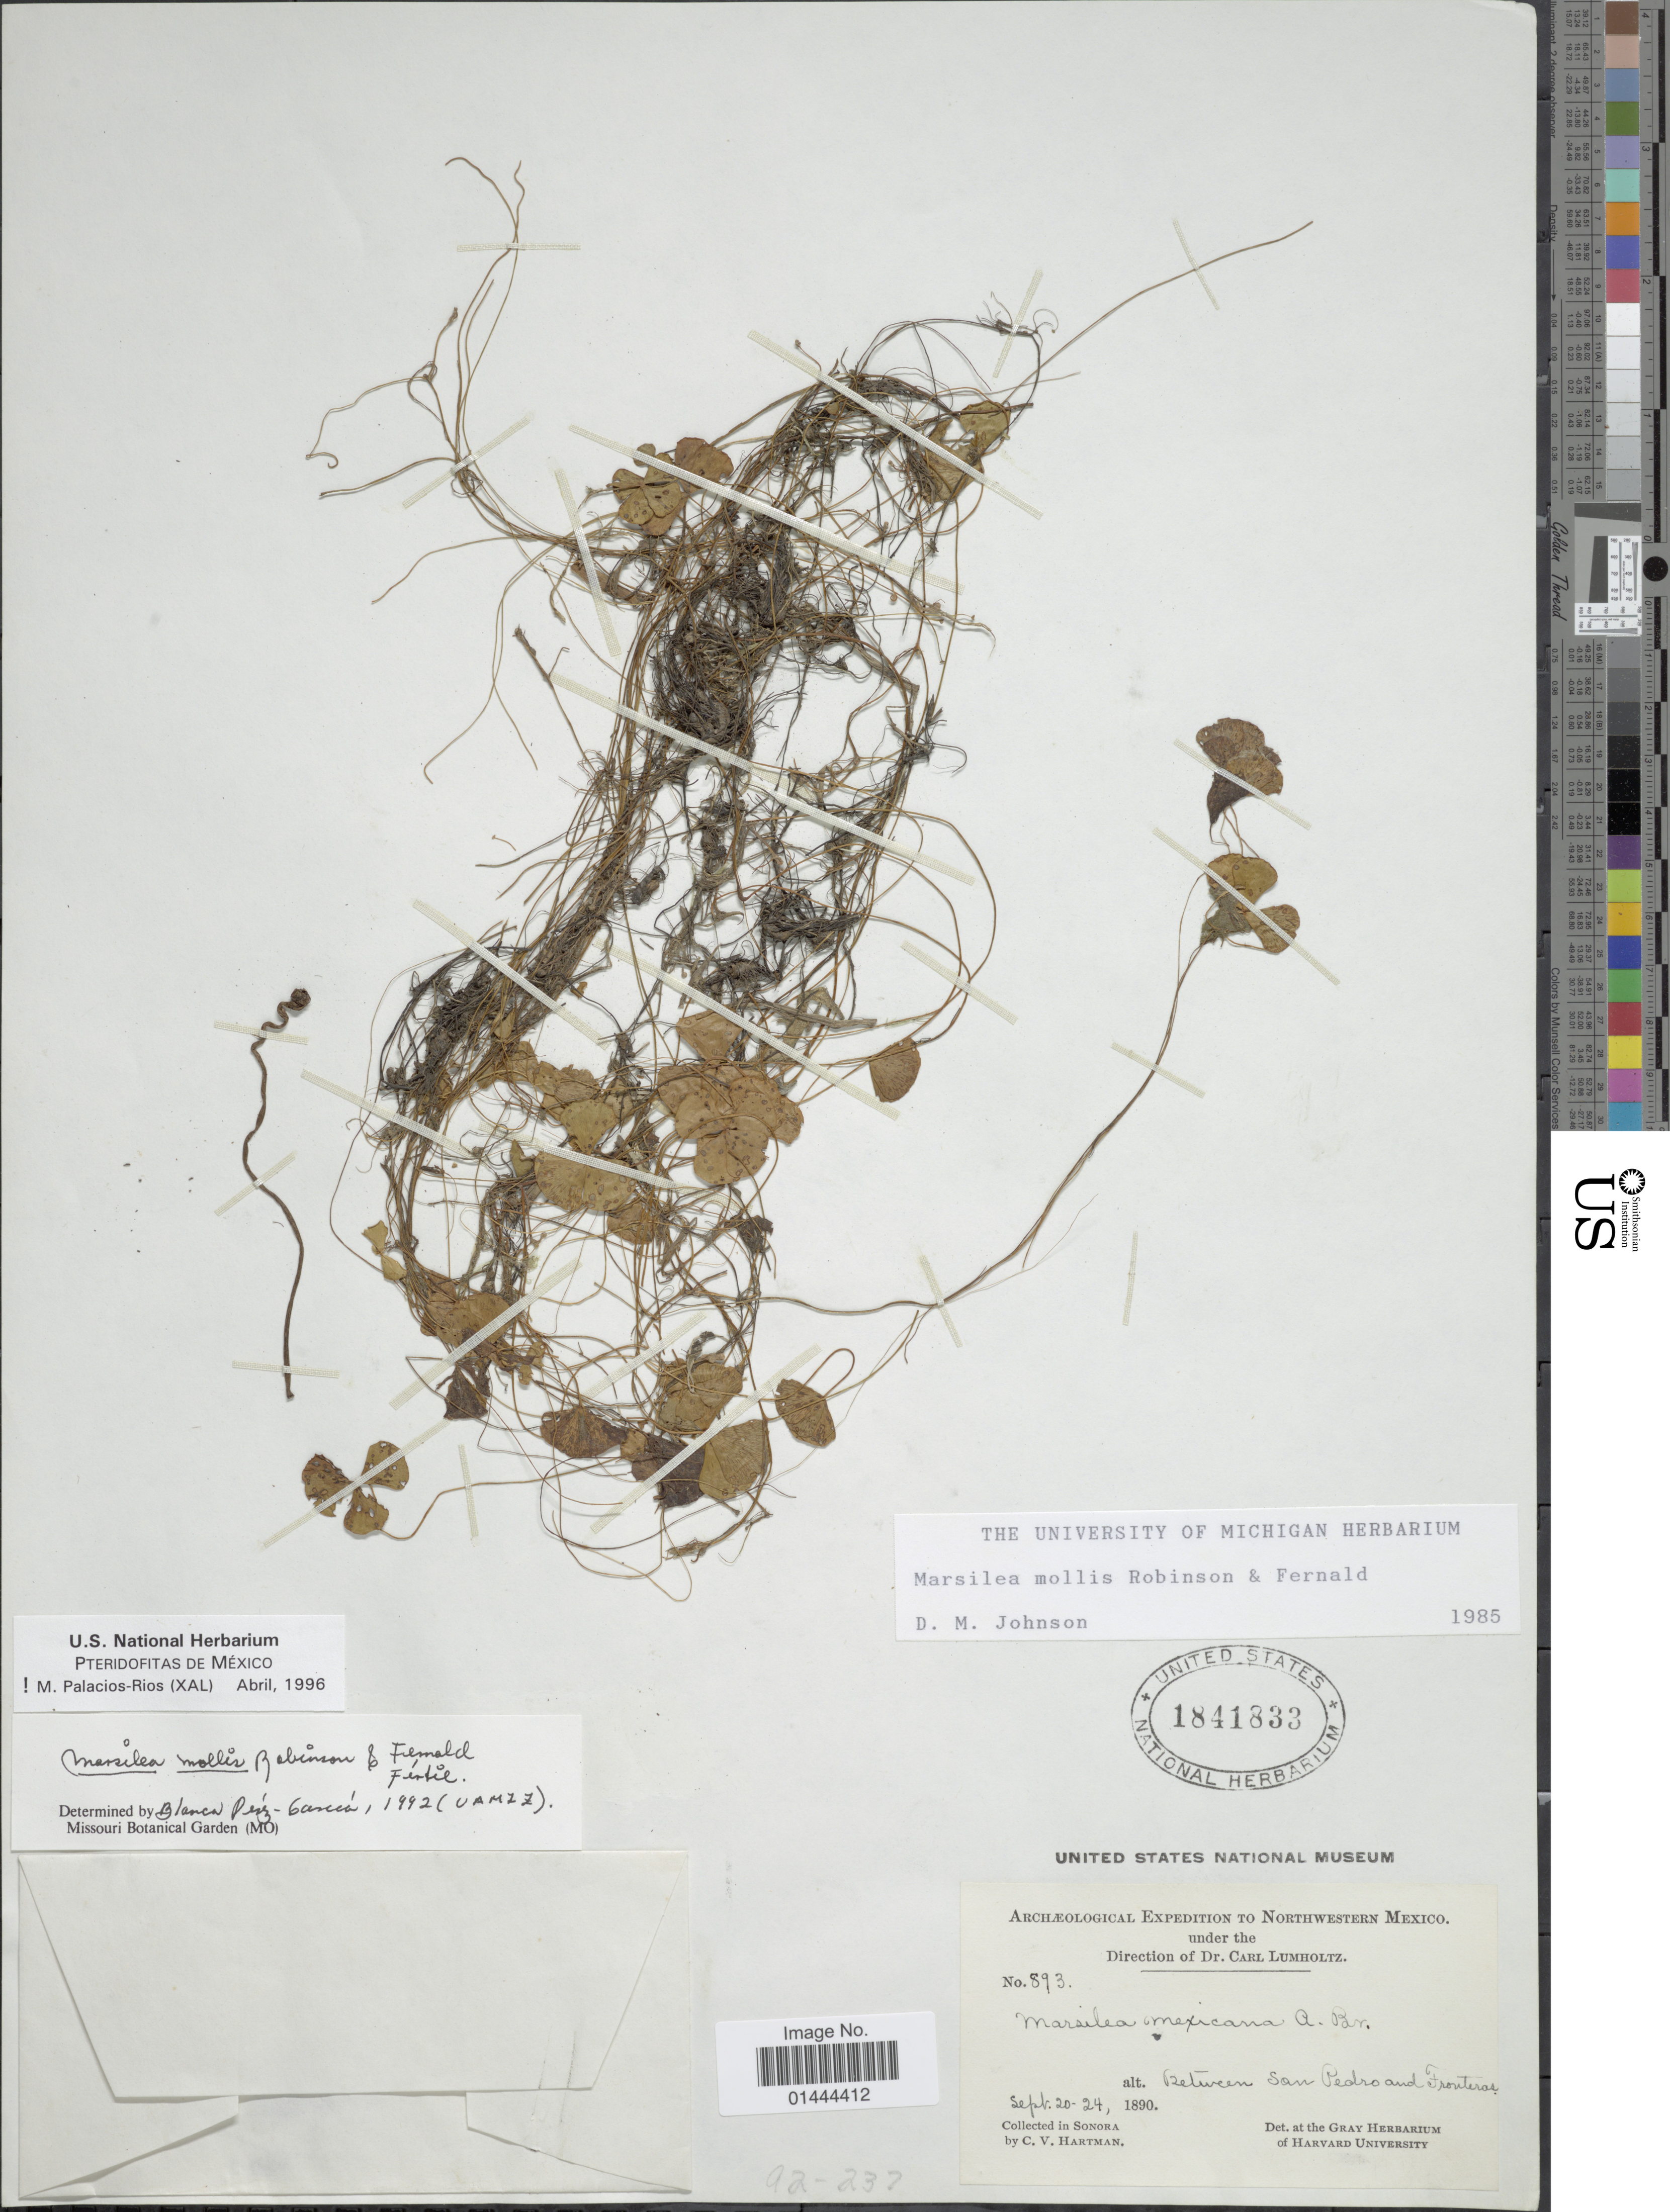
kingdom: Plantae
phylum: Tracheophyta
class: Polypodiopsida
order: Salviniales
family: Marsileaceae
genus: Marsilea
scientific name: Marsilea mollis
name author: B.L. Rob. & Fernald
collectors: C. V. Hartman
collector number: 893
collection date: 1890-09-20/1890-09-24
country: Mexico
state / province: Sonora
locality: Between San Pedro and Fronteras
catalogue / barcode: US 1841833